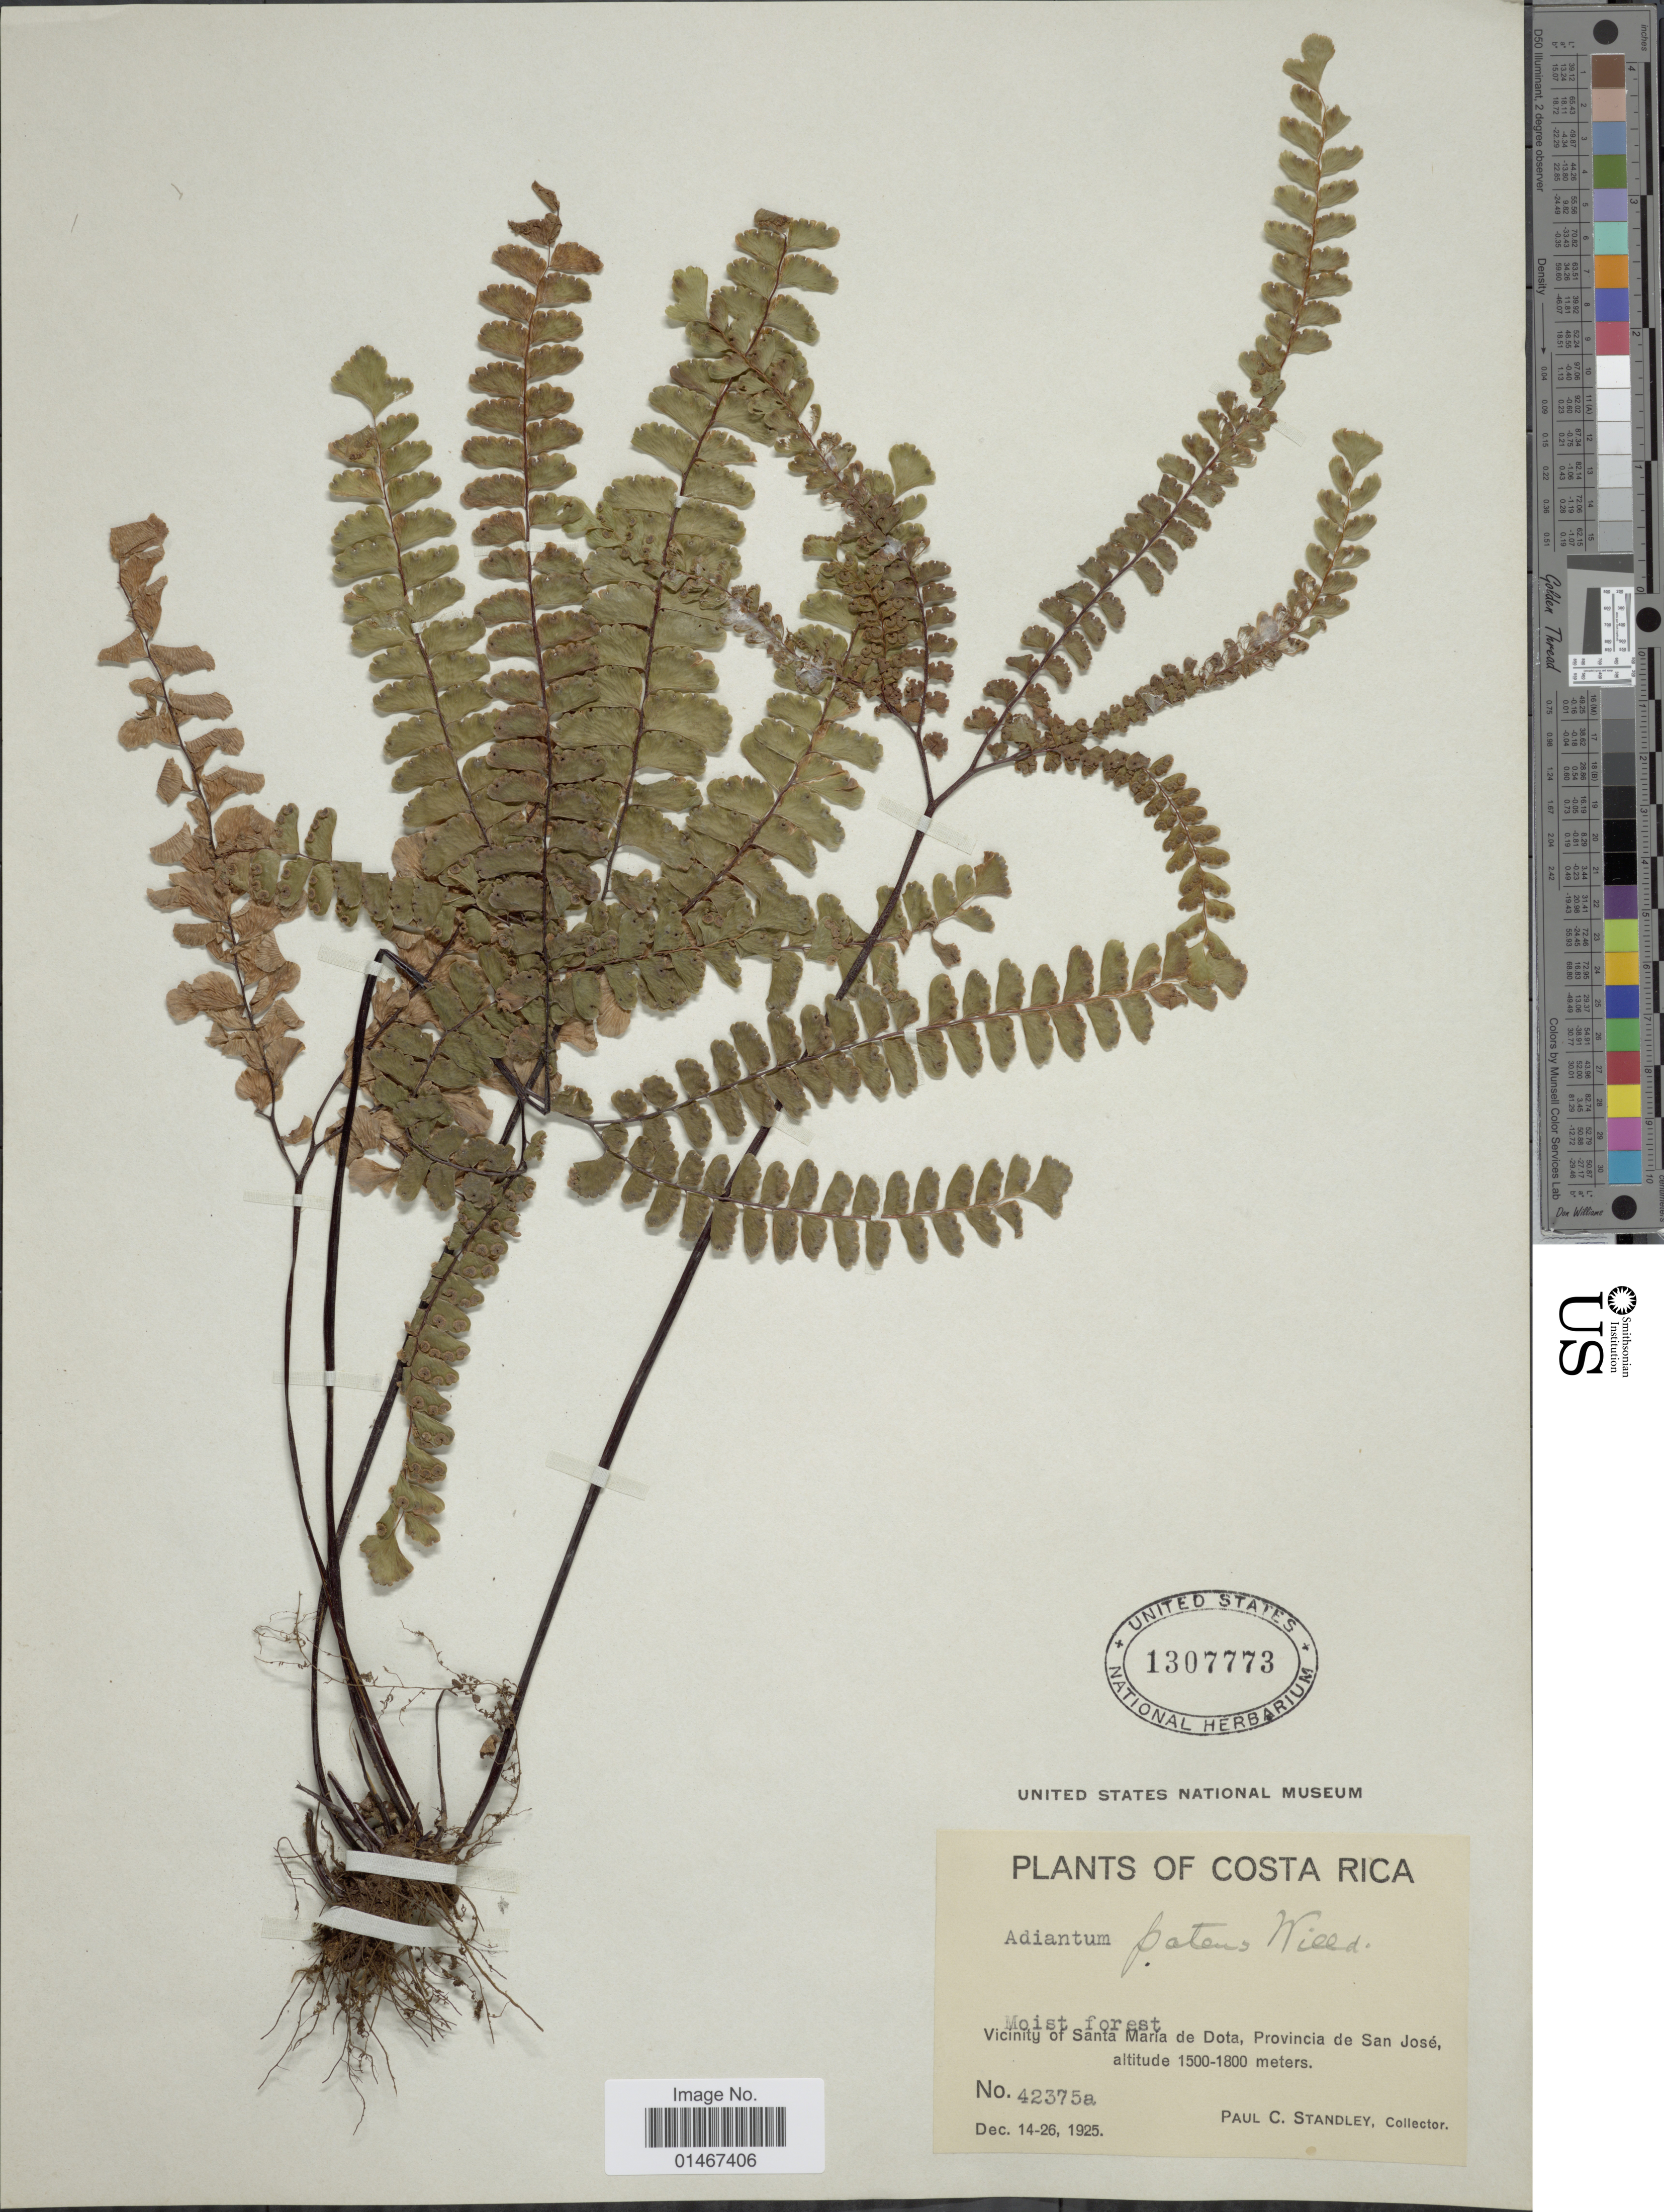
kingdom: Plantae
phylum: Tracheophyta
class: Polypodiopsida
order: Polypodiales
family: Pteridaceae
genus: Adiantum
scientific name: Adiantum patens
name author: Willd.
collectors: P. C. Standley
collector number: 42375a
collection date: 1925-12-14/1925-12-26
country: Costa Rica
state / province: San José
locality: Vicinity of Santa Maria de Dota, Provincia de San Jose.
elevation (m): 1500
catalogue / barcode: US 1307773